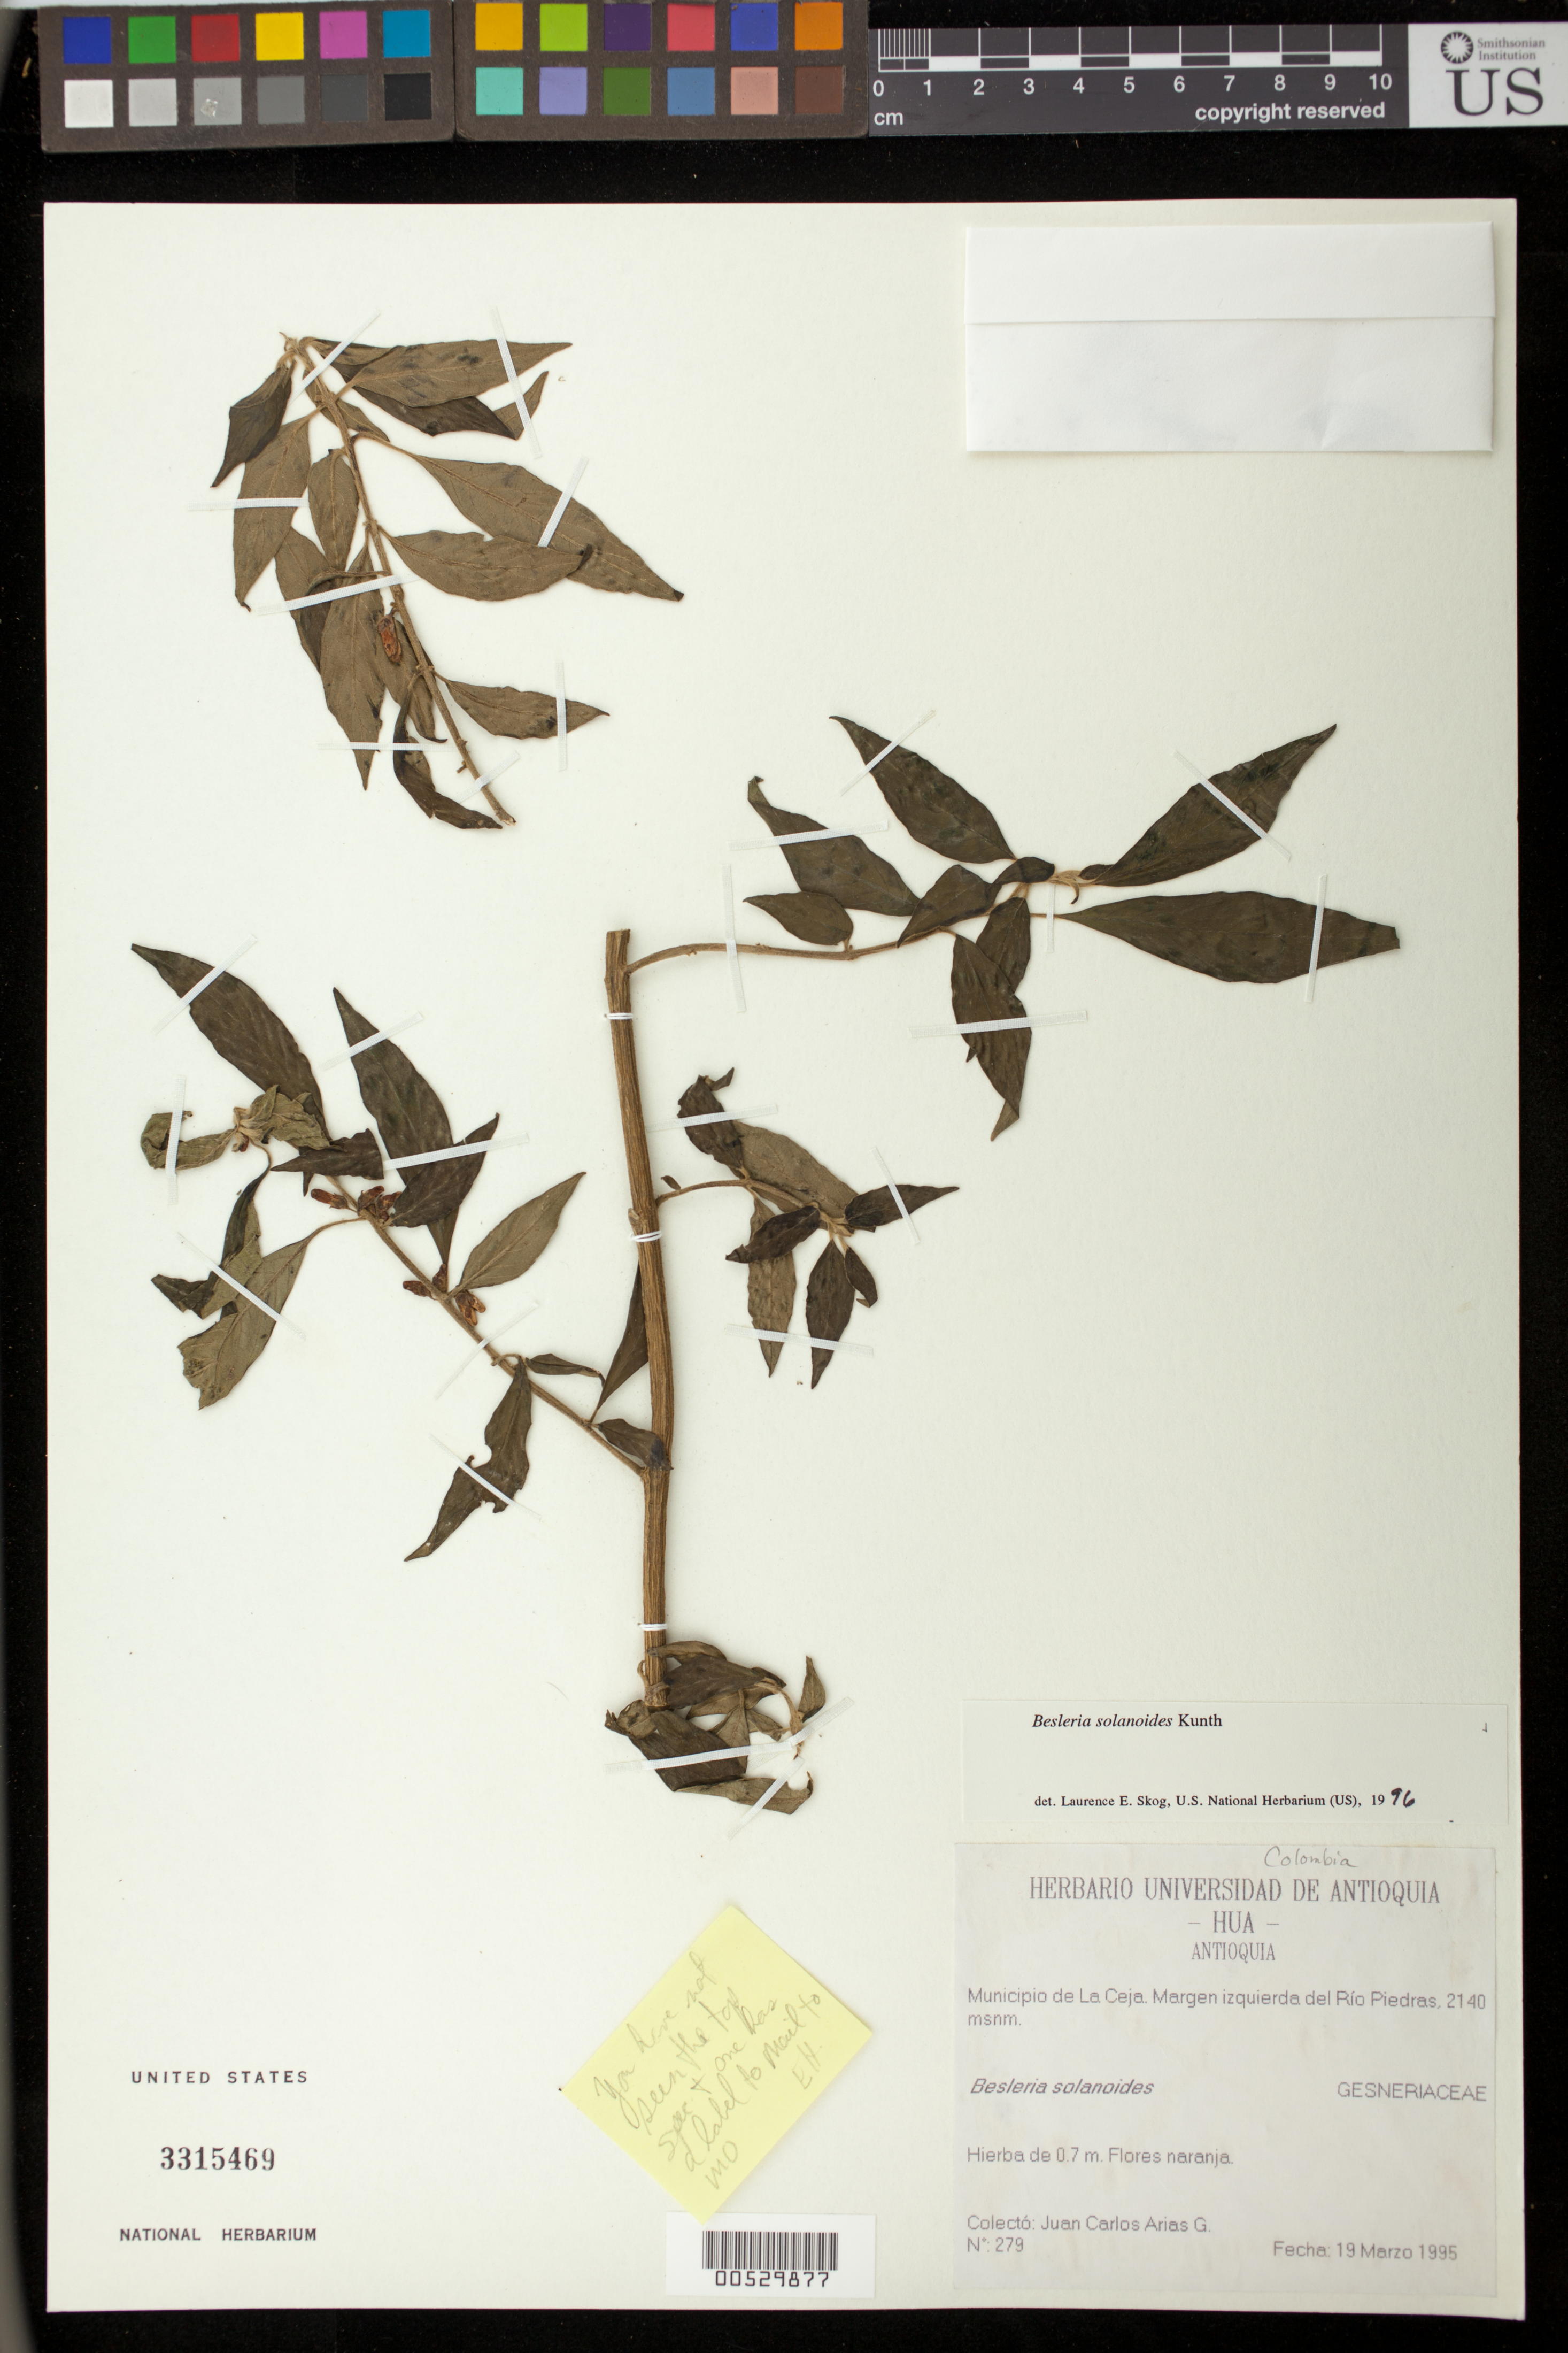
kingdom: Plantae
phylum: Tracheophyta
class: Magnoliopsida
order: Lamiales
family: Gesneriaceae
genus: Besleria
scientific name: Besleria solanoides var. solanoides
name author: Kunth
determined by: Skog, Laurence E.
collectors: J. Arias G.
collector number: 279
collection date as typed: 19 Mar 1995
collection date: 1995-03-19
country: Colombia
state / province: Antioquia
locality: Mpio. de La Ceja, margen izquierda del Río Piedras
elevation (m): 2140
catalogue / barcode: US 3315469